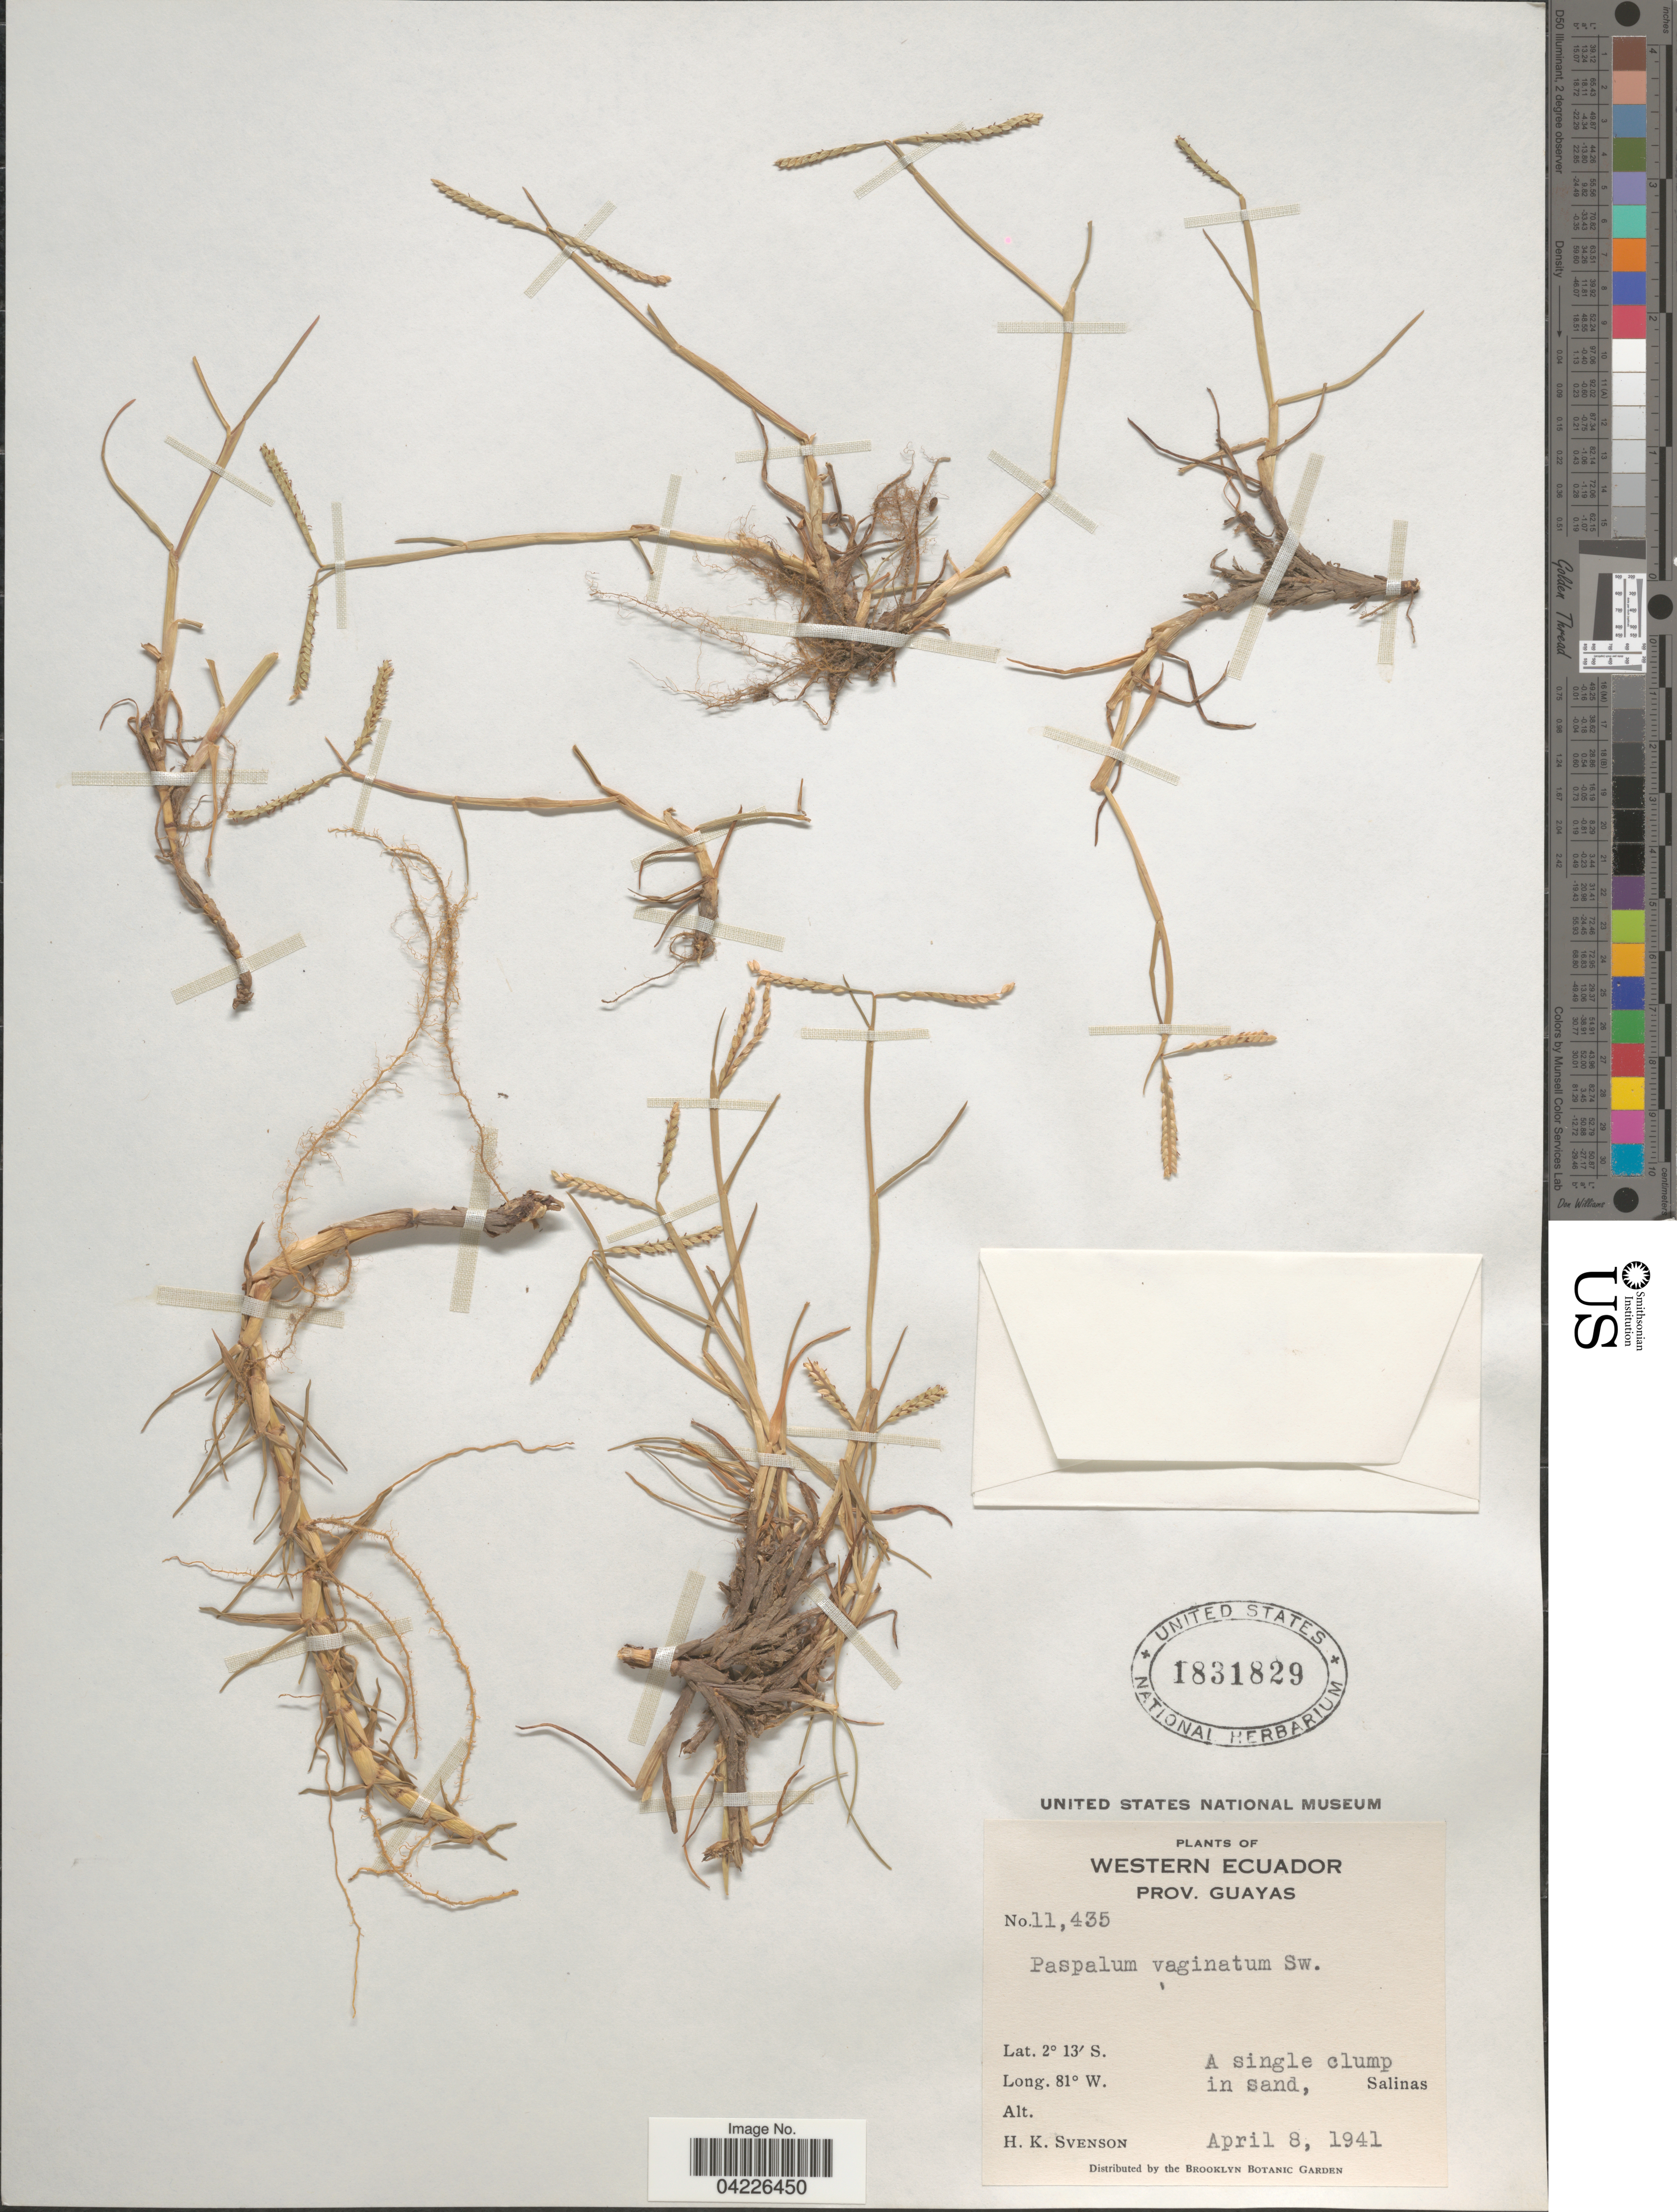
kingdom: Plantae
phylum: Tracheophyta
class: Liliopsida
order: Poales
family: Poaceae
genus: Paspalum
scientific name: Paspalum vaginatum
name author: Sw.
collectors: H. K. Svenson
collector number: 11435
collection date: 1941-04-08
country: Ecuador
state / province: Guayas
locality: Western Ecuador. Salinas.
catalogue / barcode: US 1831829